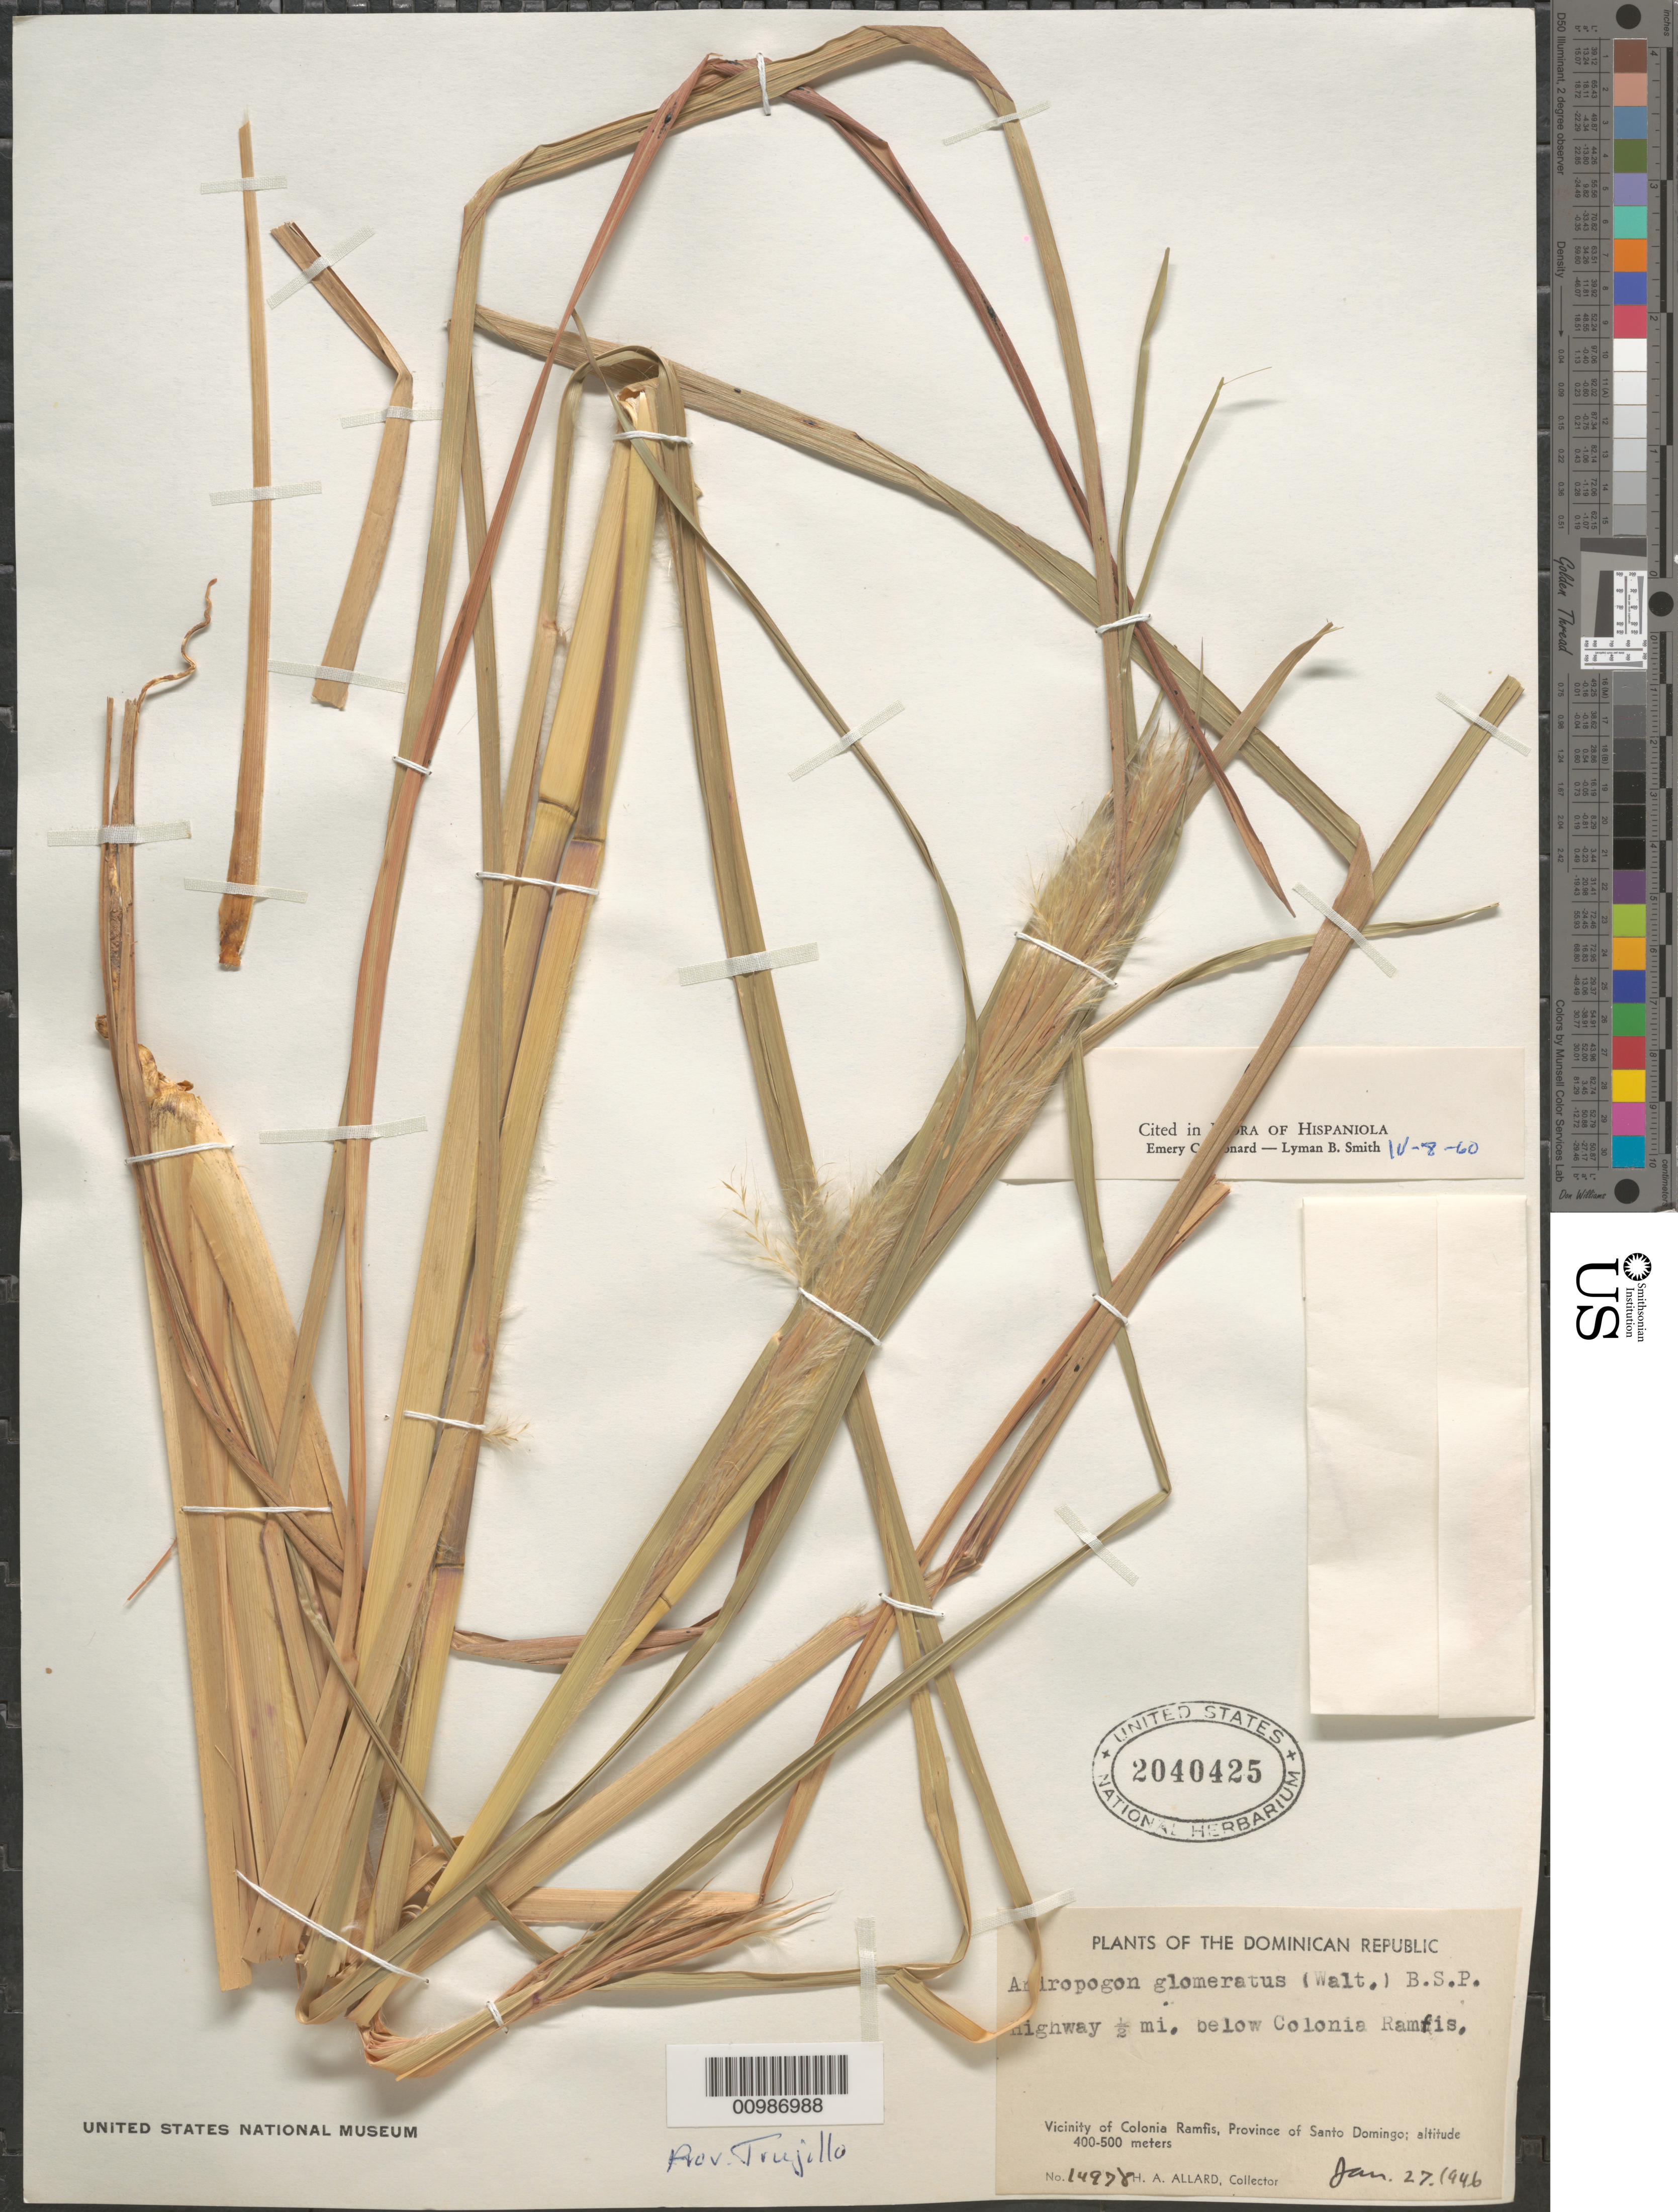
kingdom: Plantae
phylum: Tracheophyta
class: Liliopsida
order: Poales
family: Poaceae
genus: Andropogon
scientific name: Andropogon glomeratus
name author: (Walter) Britton, Stearns & Poggenb.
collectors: H. A. Allard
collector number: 14978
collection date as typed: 27 Jan 1946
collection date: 1946-01-27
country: Dominican Republic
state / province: San Cristobal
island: Hispaniola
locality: .5 miles below Colonia Ramfis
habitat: on highway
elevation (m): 400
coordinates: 0 N, 0 E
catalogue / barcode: US 2040425